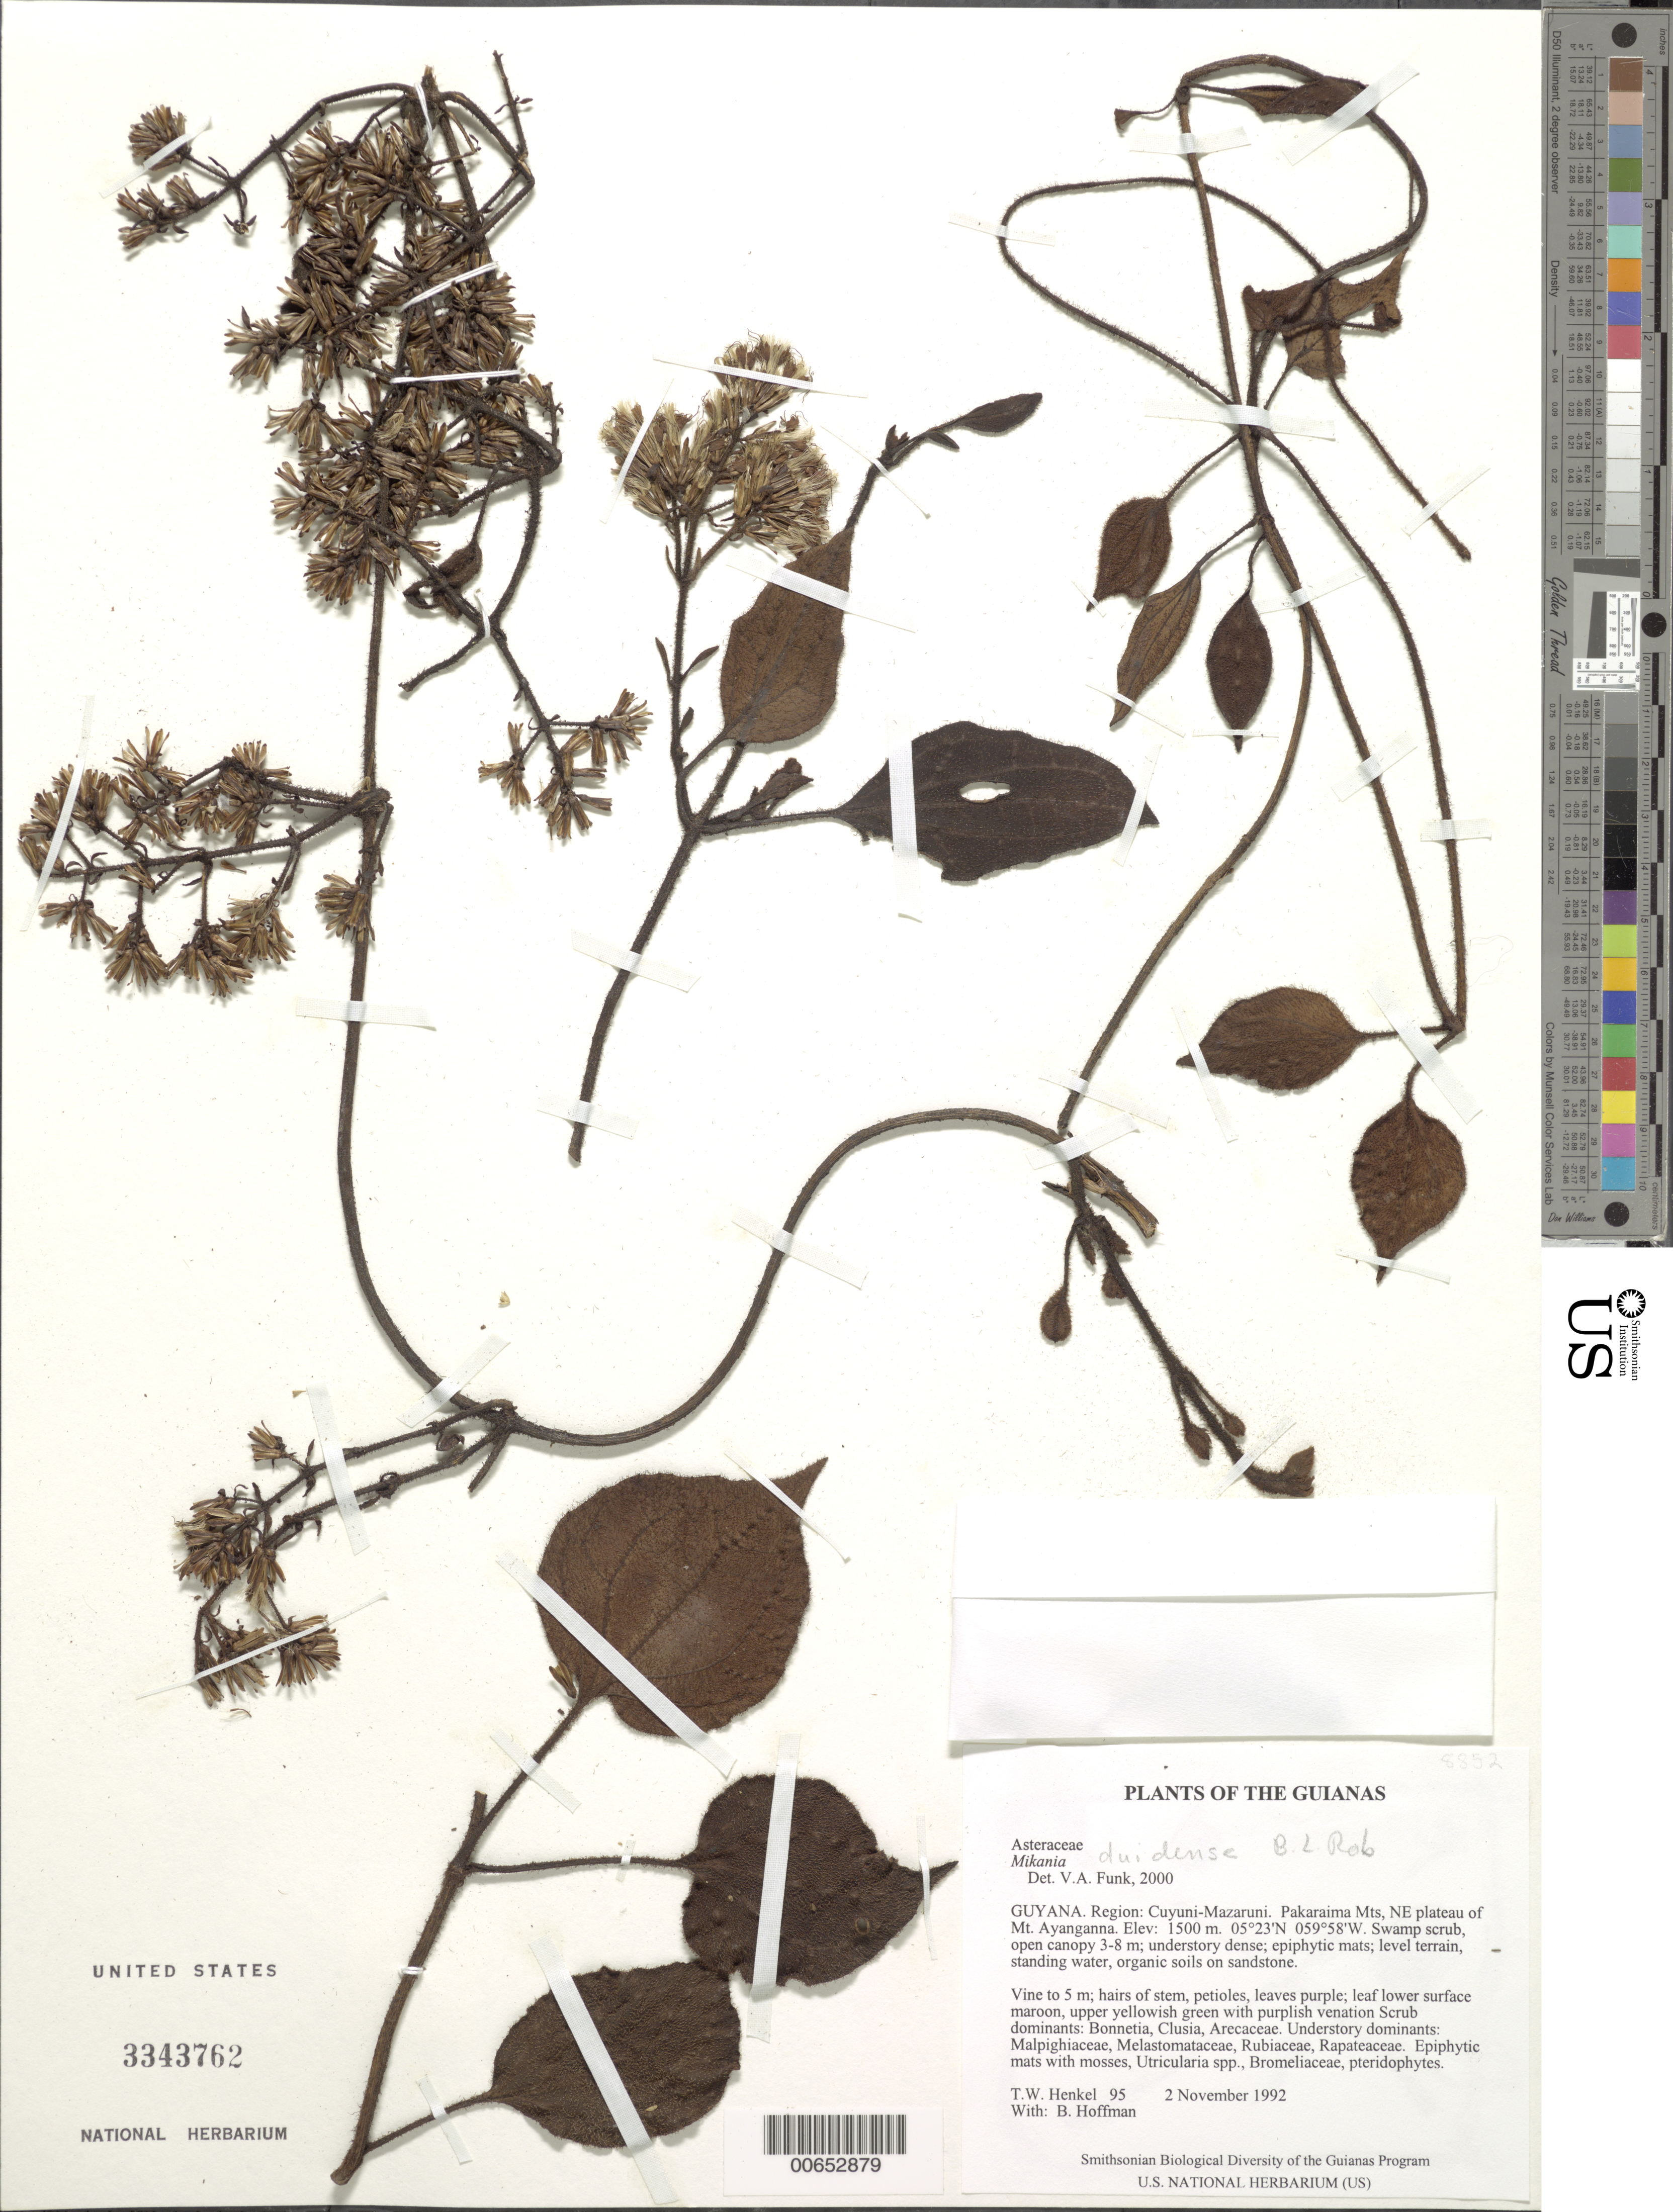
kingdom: Plantae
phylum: Tracheophyta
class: Magnoliopsida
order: Asterales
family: Asteraceae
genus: Mikania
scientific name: Mikania duidensis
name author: B.L. Rob.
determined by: Funk, Vicki A., (BOT), Smithsonian Institution - National Museum of Natural History (UNITED STATES)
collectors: T. Henkel & B. Hoffman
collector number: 95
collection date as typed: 2 November 1992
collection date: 1992-11-02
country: Guyana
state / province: Cuyuni-Mazaruni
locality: Pakaraima Mts, NE plateau of Mt. Ayanganna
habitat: Swamp scrub; open canopy 3-8 m; understory dense; epiphytic mats; level terrain, standing water, organic soils on sandstone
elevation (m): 1500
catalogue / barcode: US 3343762